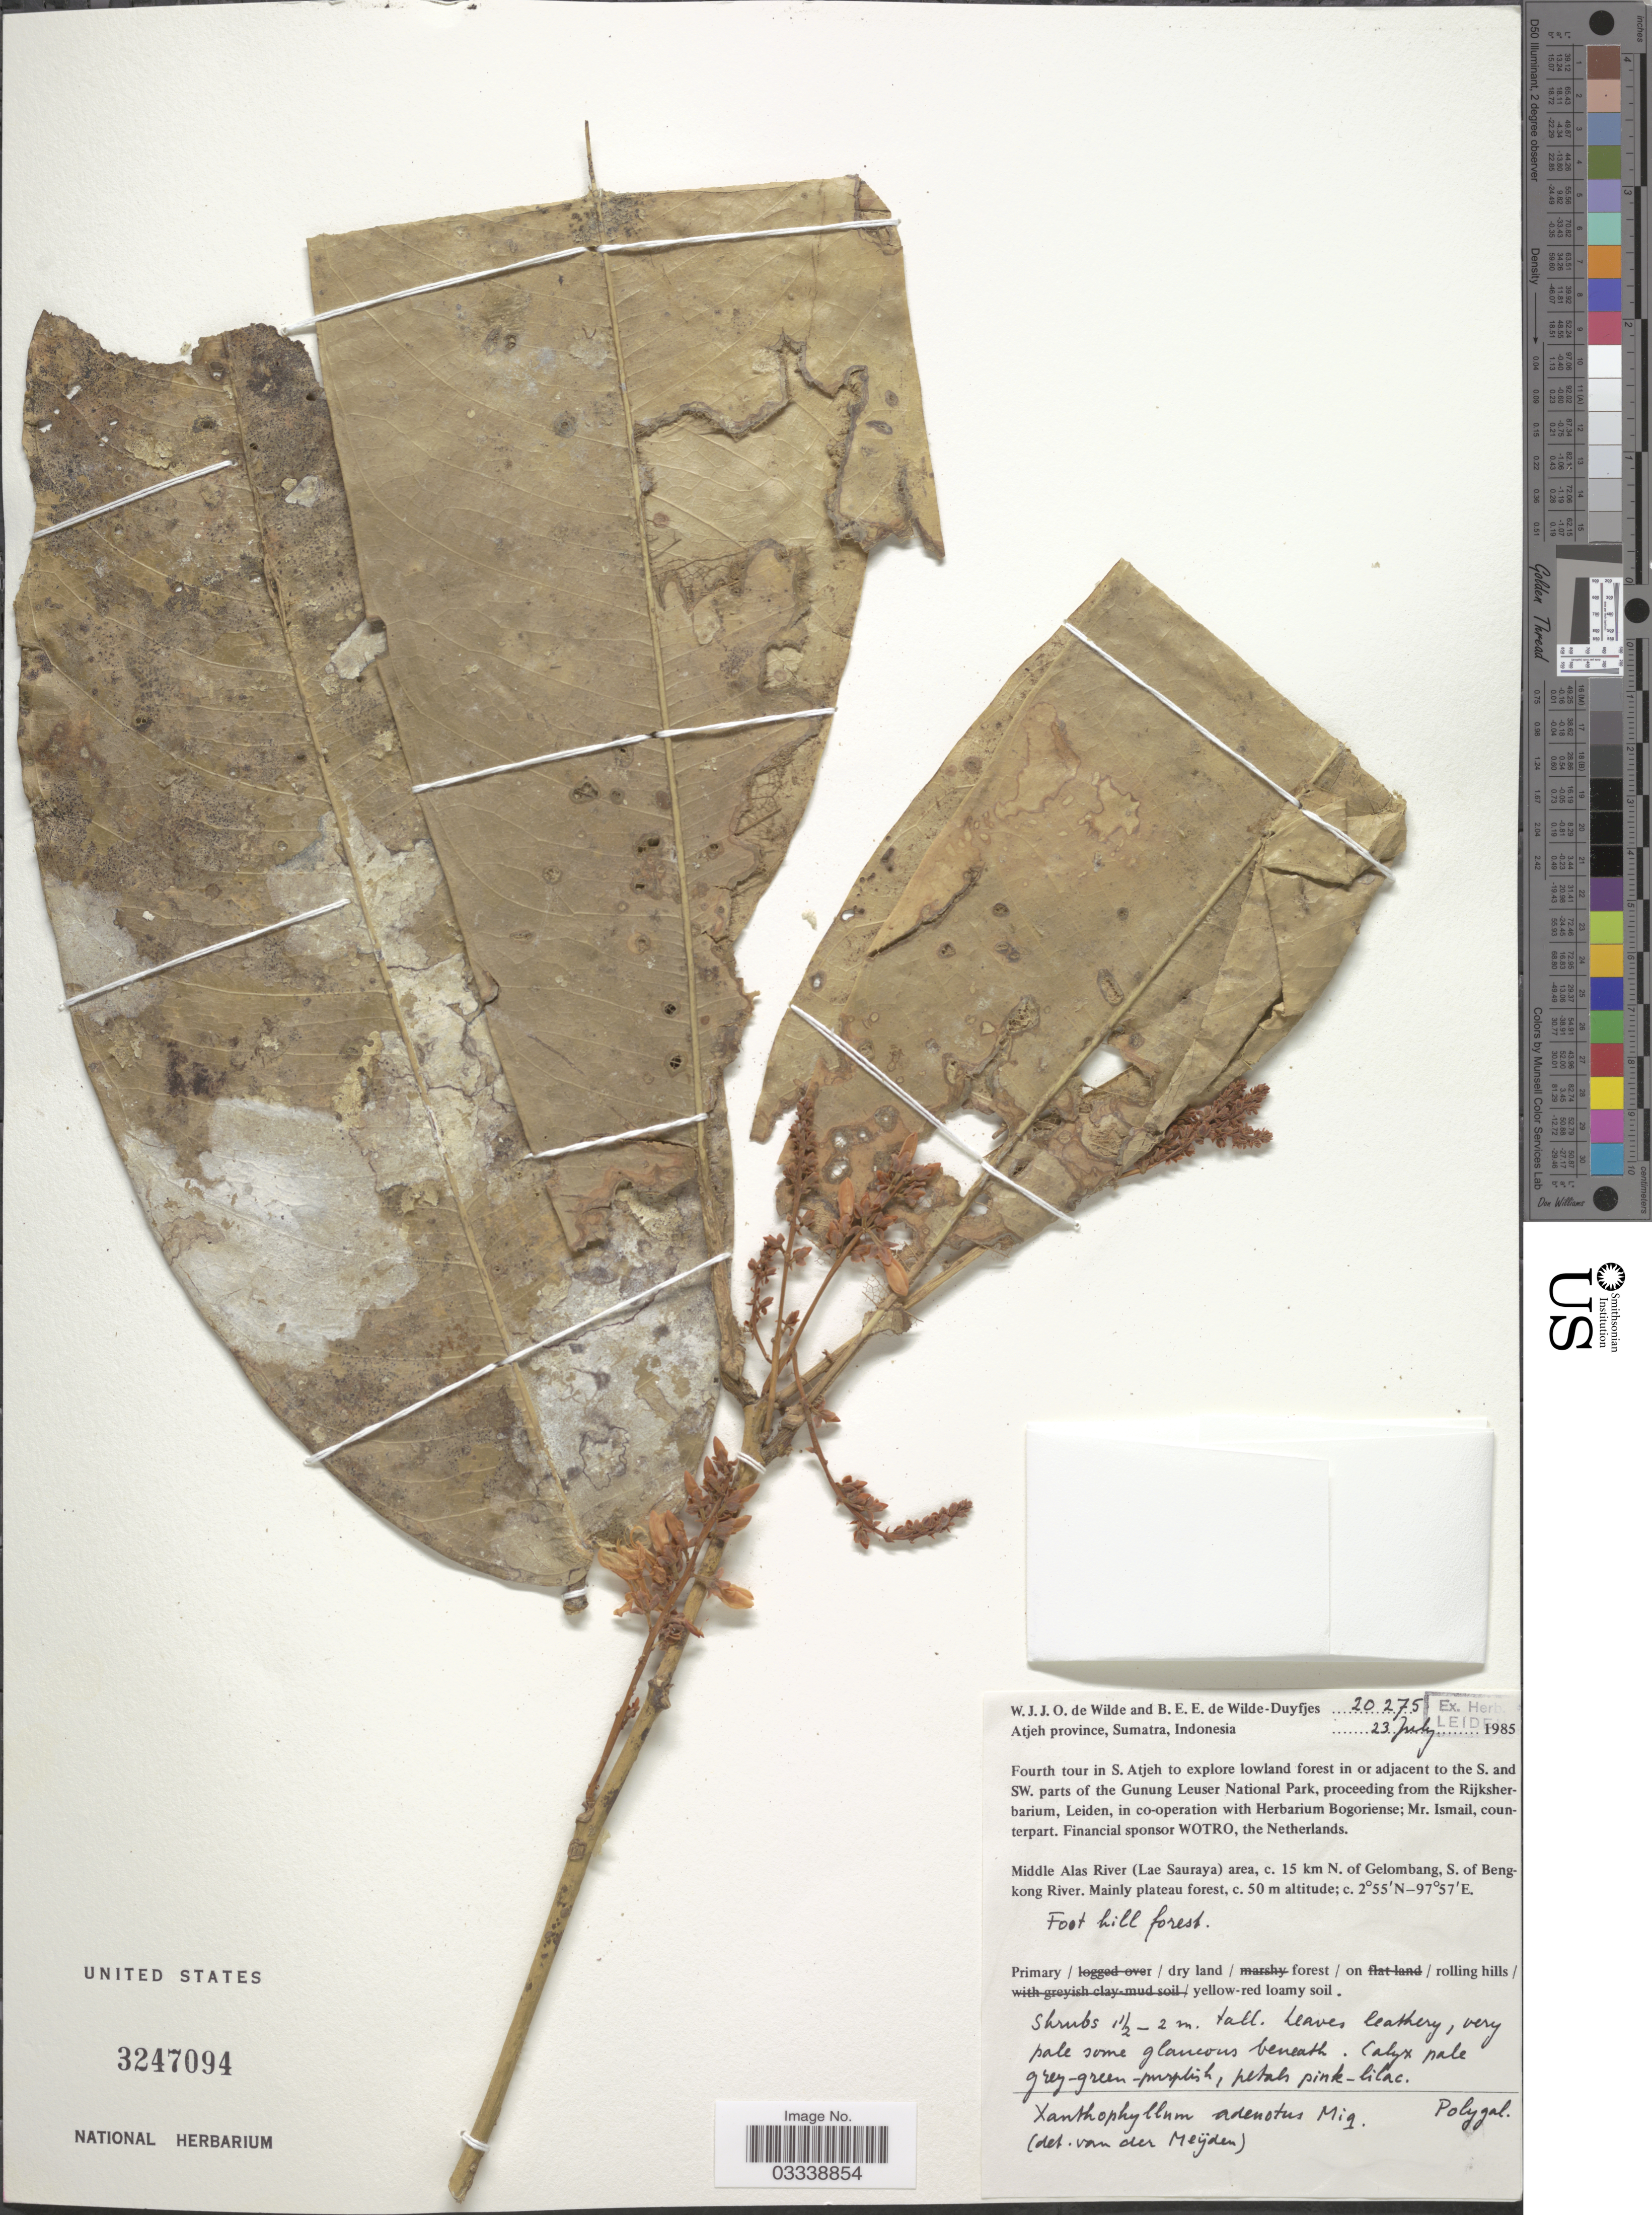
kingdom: Plantae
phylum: Tracheophyta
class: Magnoliopsida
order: Fabales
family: Polygalaceae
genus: Xanthophyllum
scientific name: Xanthophyllum adenotus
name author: Miq.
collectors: W. J. de Wilde & B. E. de Wilde-Duyfjes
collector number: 20275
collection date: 1985-07-23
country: Indonesia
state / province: Sumatra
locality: Atjeh province. Middle Alas River (Lae Sauraya) area, c. 15 km N. of Gelombang, S. of Bengkong River.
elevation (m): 50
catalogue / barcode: US 3247094